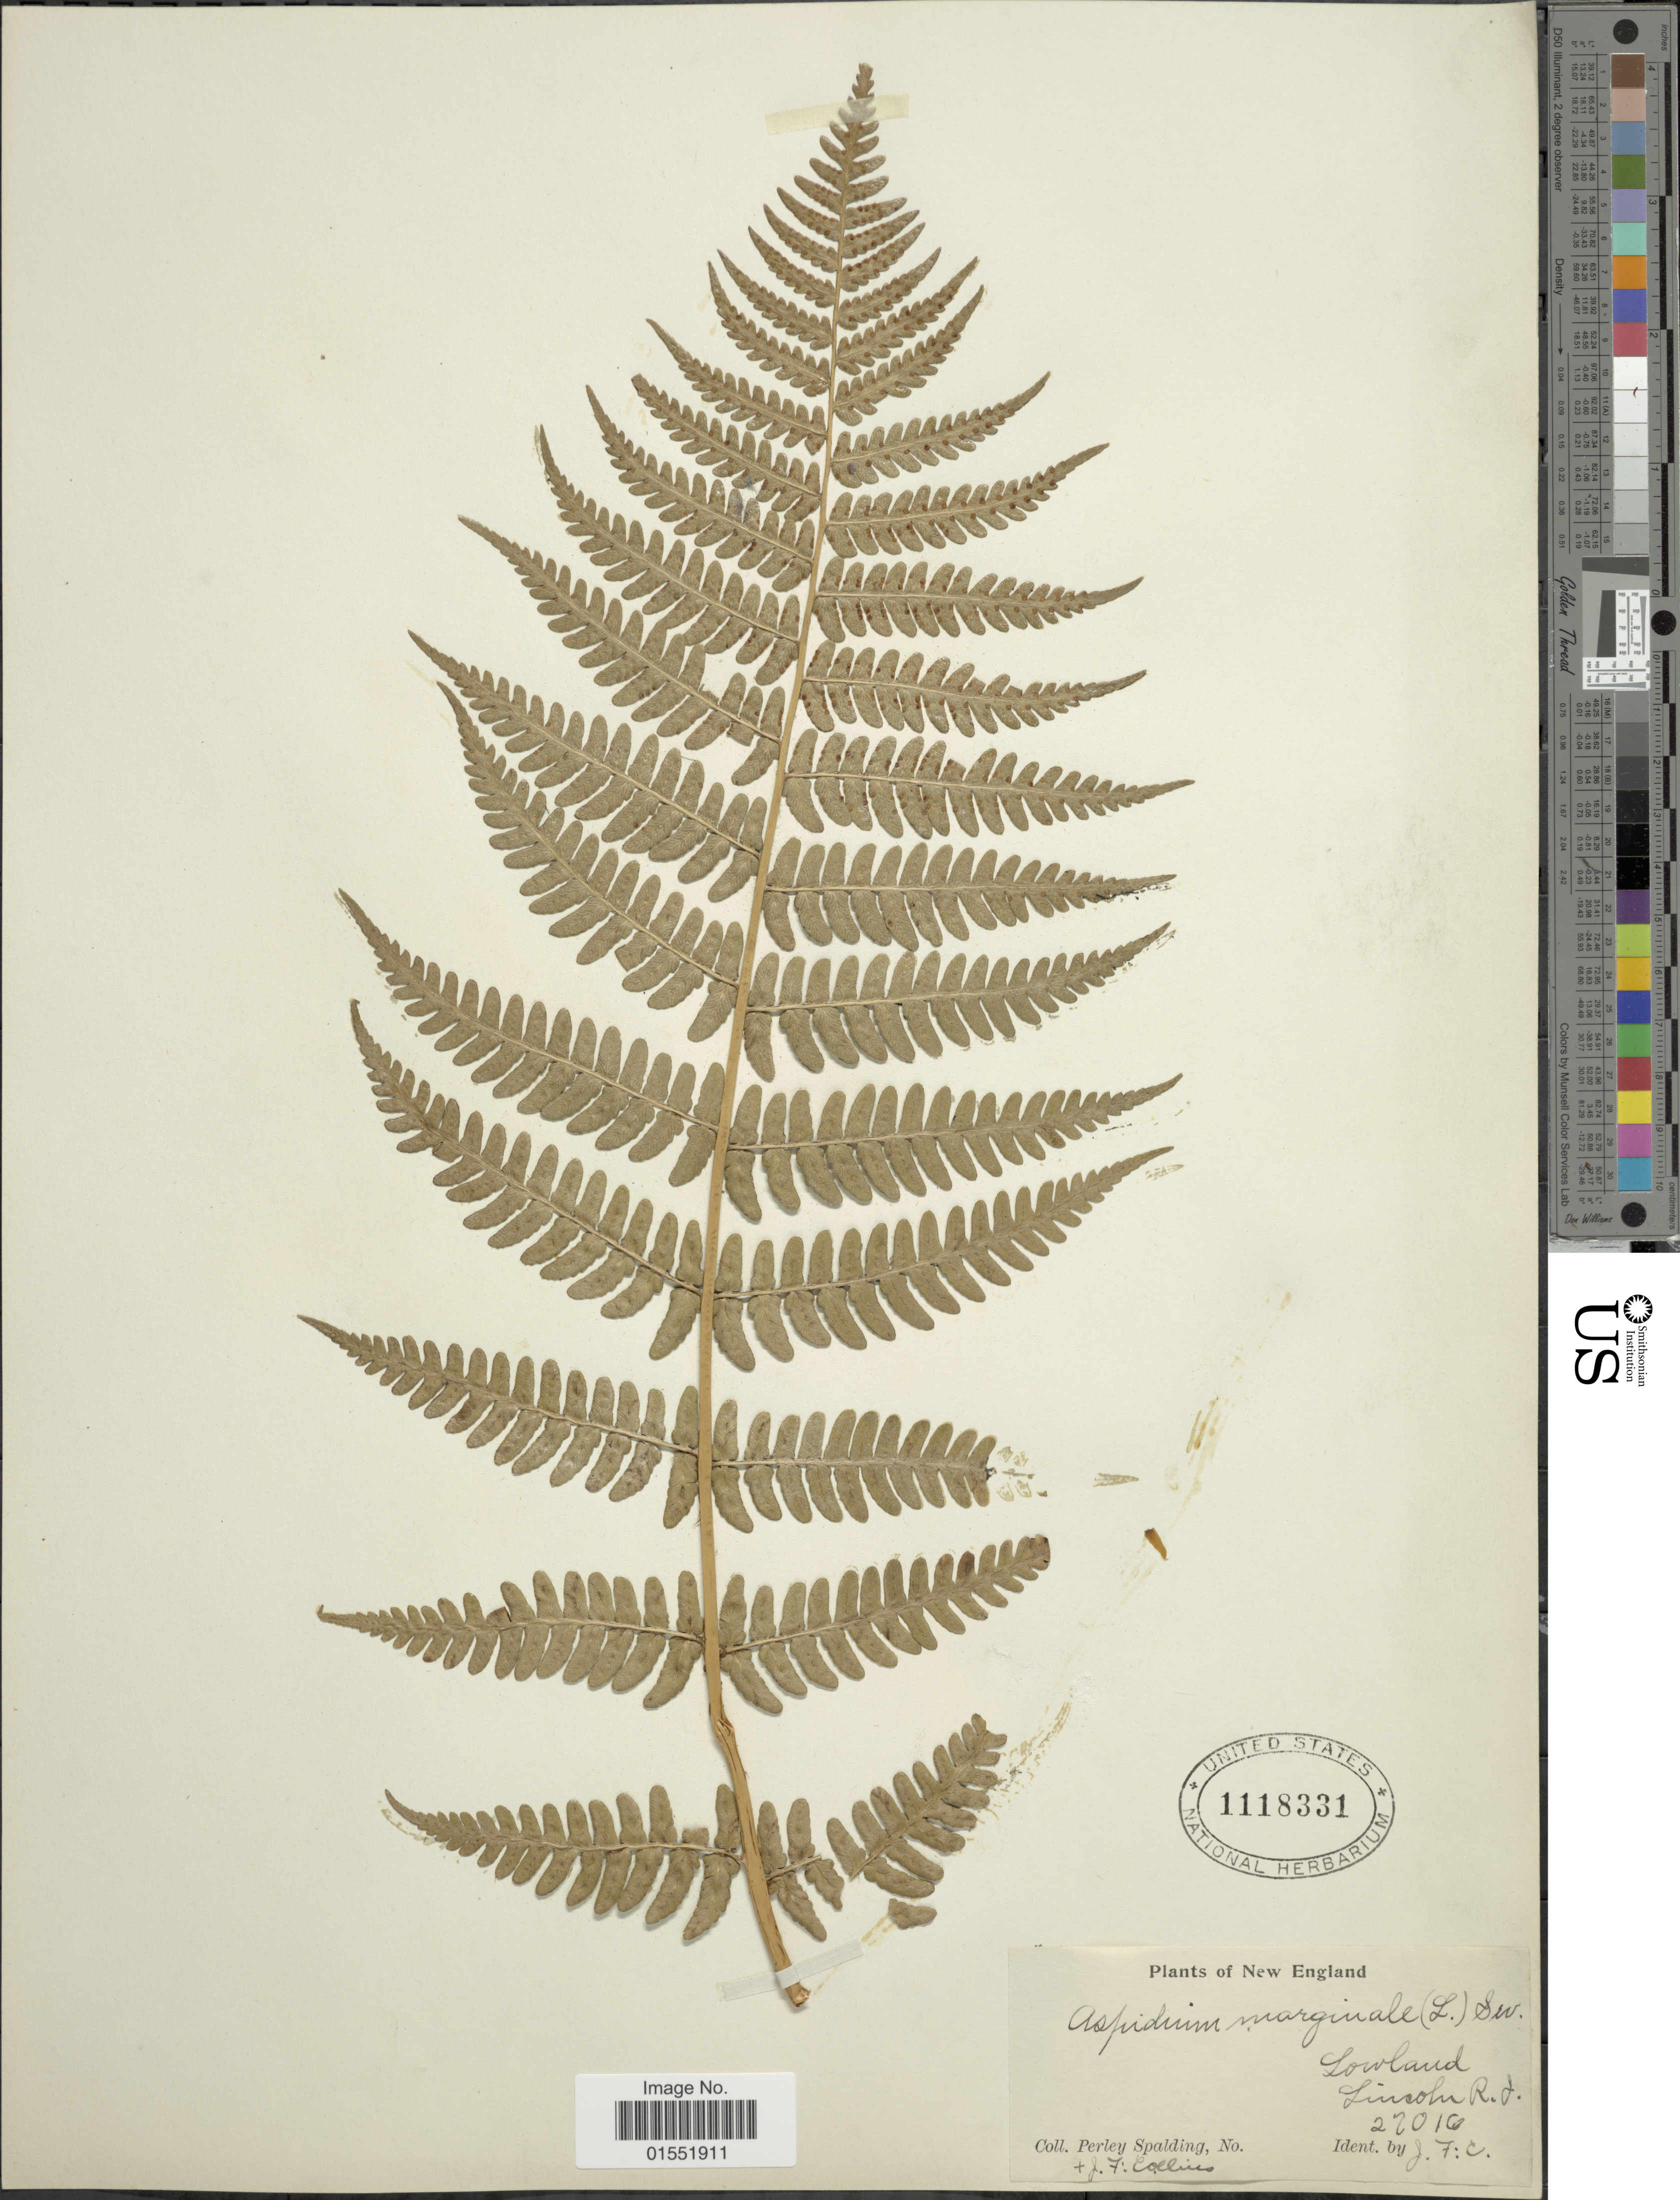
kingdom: Plantae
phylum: Tracheophyta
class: Polypodiopsida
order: Polypodiales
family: Dryopteridaceae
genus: Dryopteris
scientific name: Dryopteris marginalis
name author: (L.) A. Gray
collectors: P. Spalding & J. Collins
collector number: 27016*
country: United States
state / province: Rhode Island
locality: New England. Lowland Lincoln.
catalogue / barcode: US 1118331